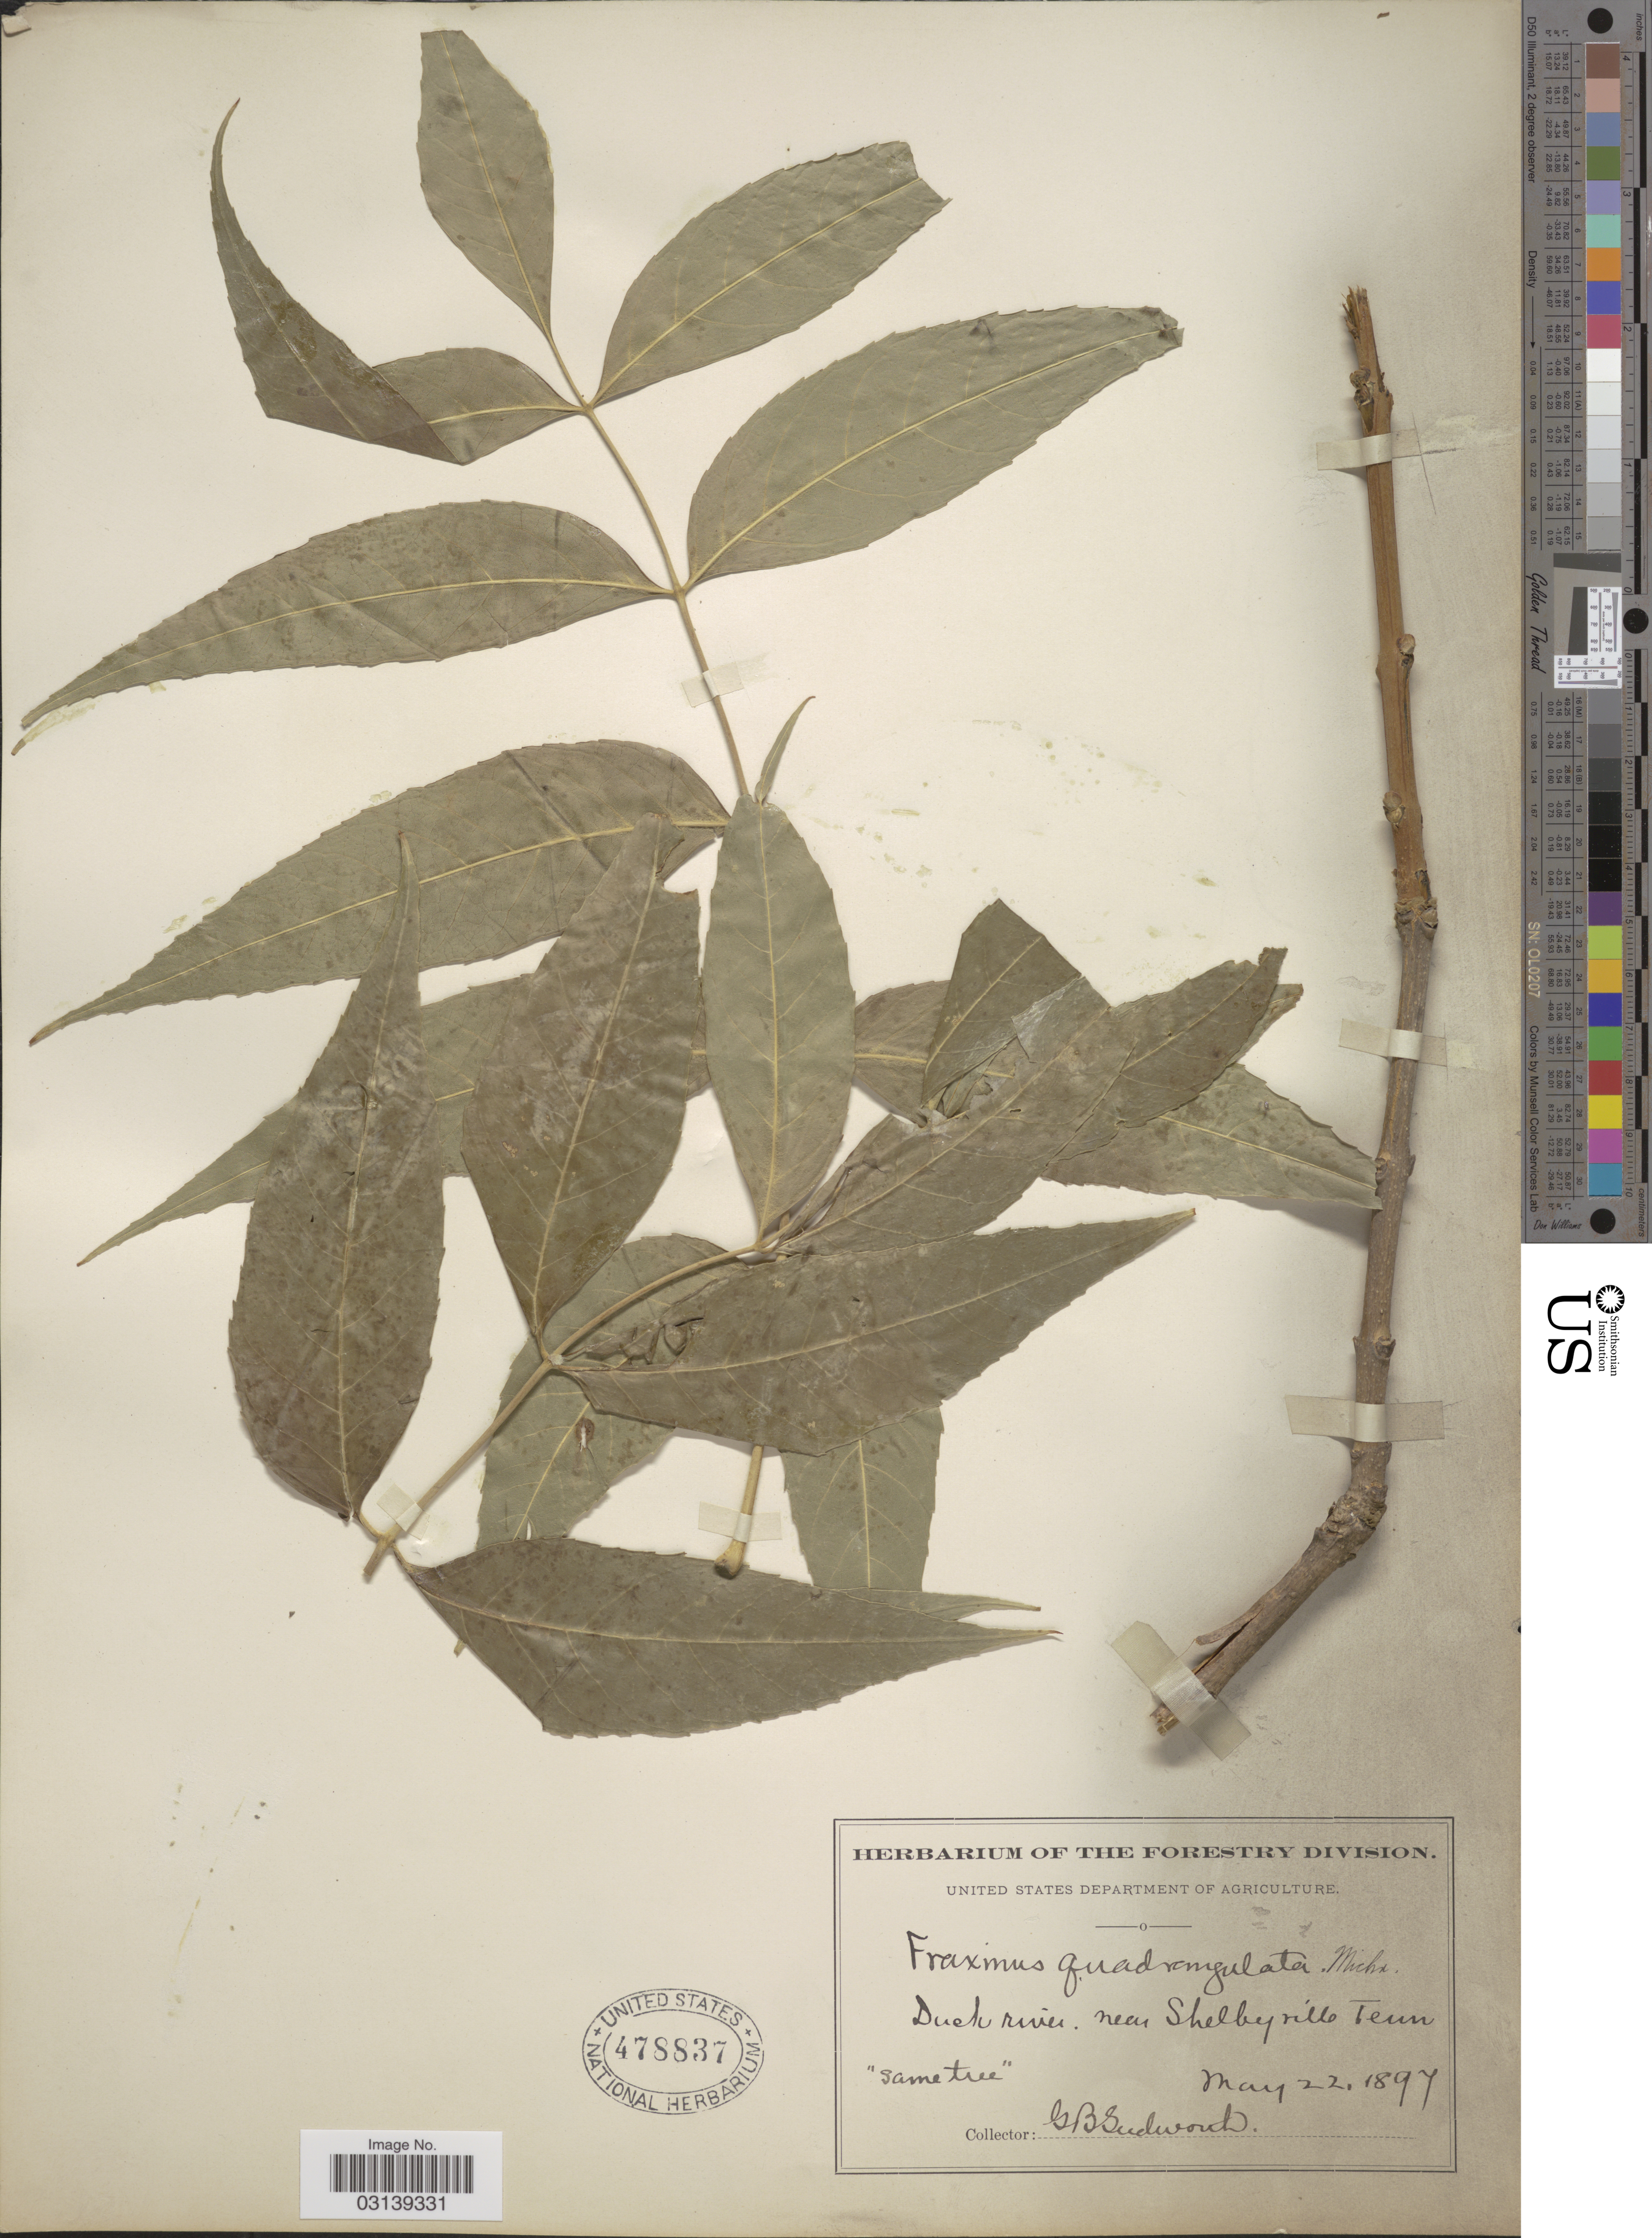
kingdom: Plantae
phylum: Tracheophyta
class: Magnoliopsida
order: Lamiales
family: Oleaceae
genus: Fraxinus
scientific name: Fraxinus quadrangulata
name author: Michx.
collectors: G. B. Sudworth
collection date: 1897-05-22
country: United States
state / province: Tennessee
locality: Duck river. Near Shelbyville.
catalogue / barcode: US 478837